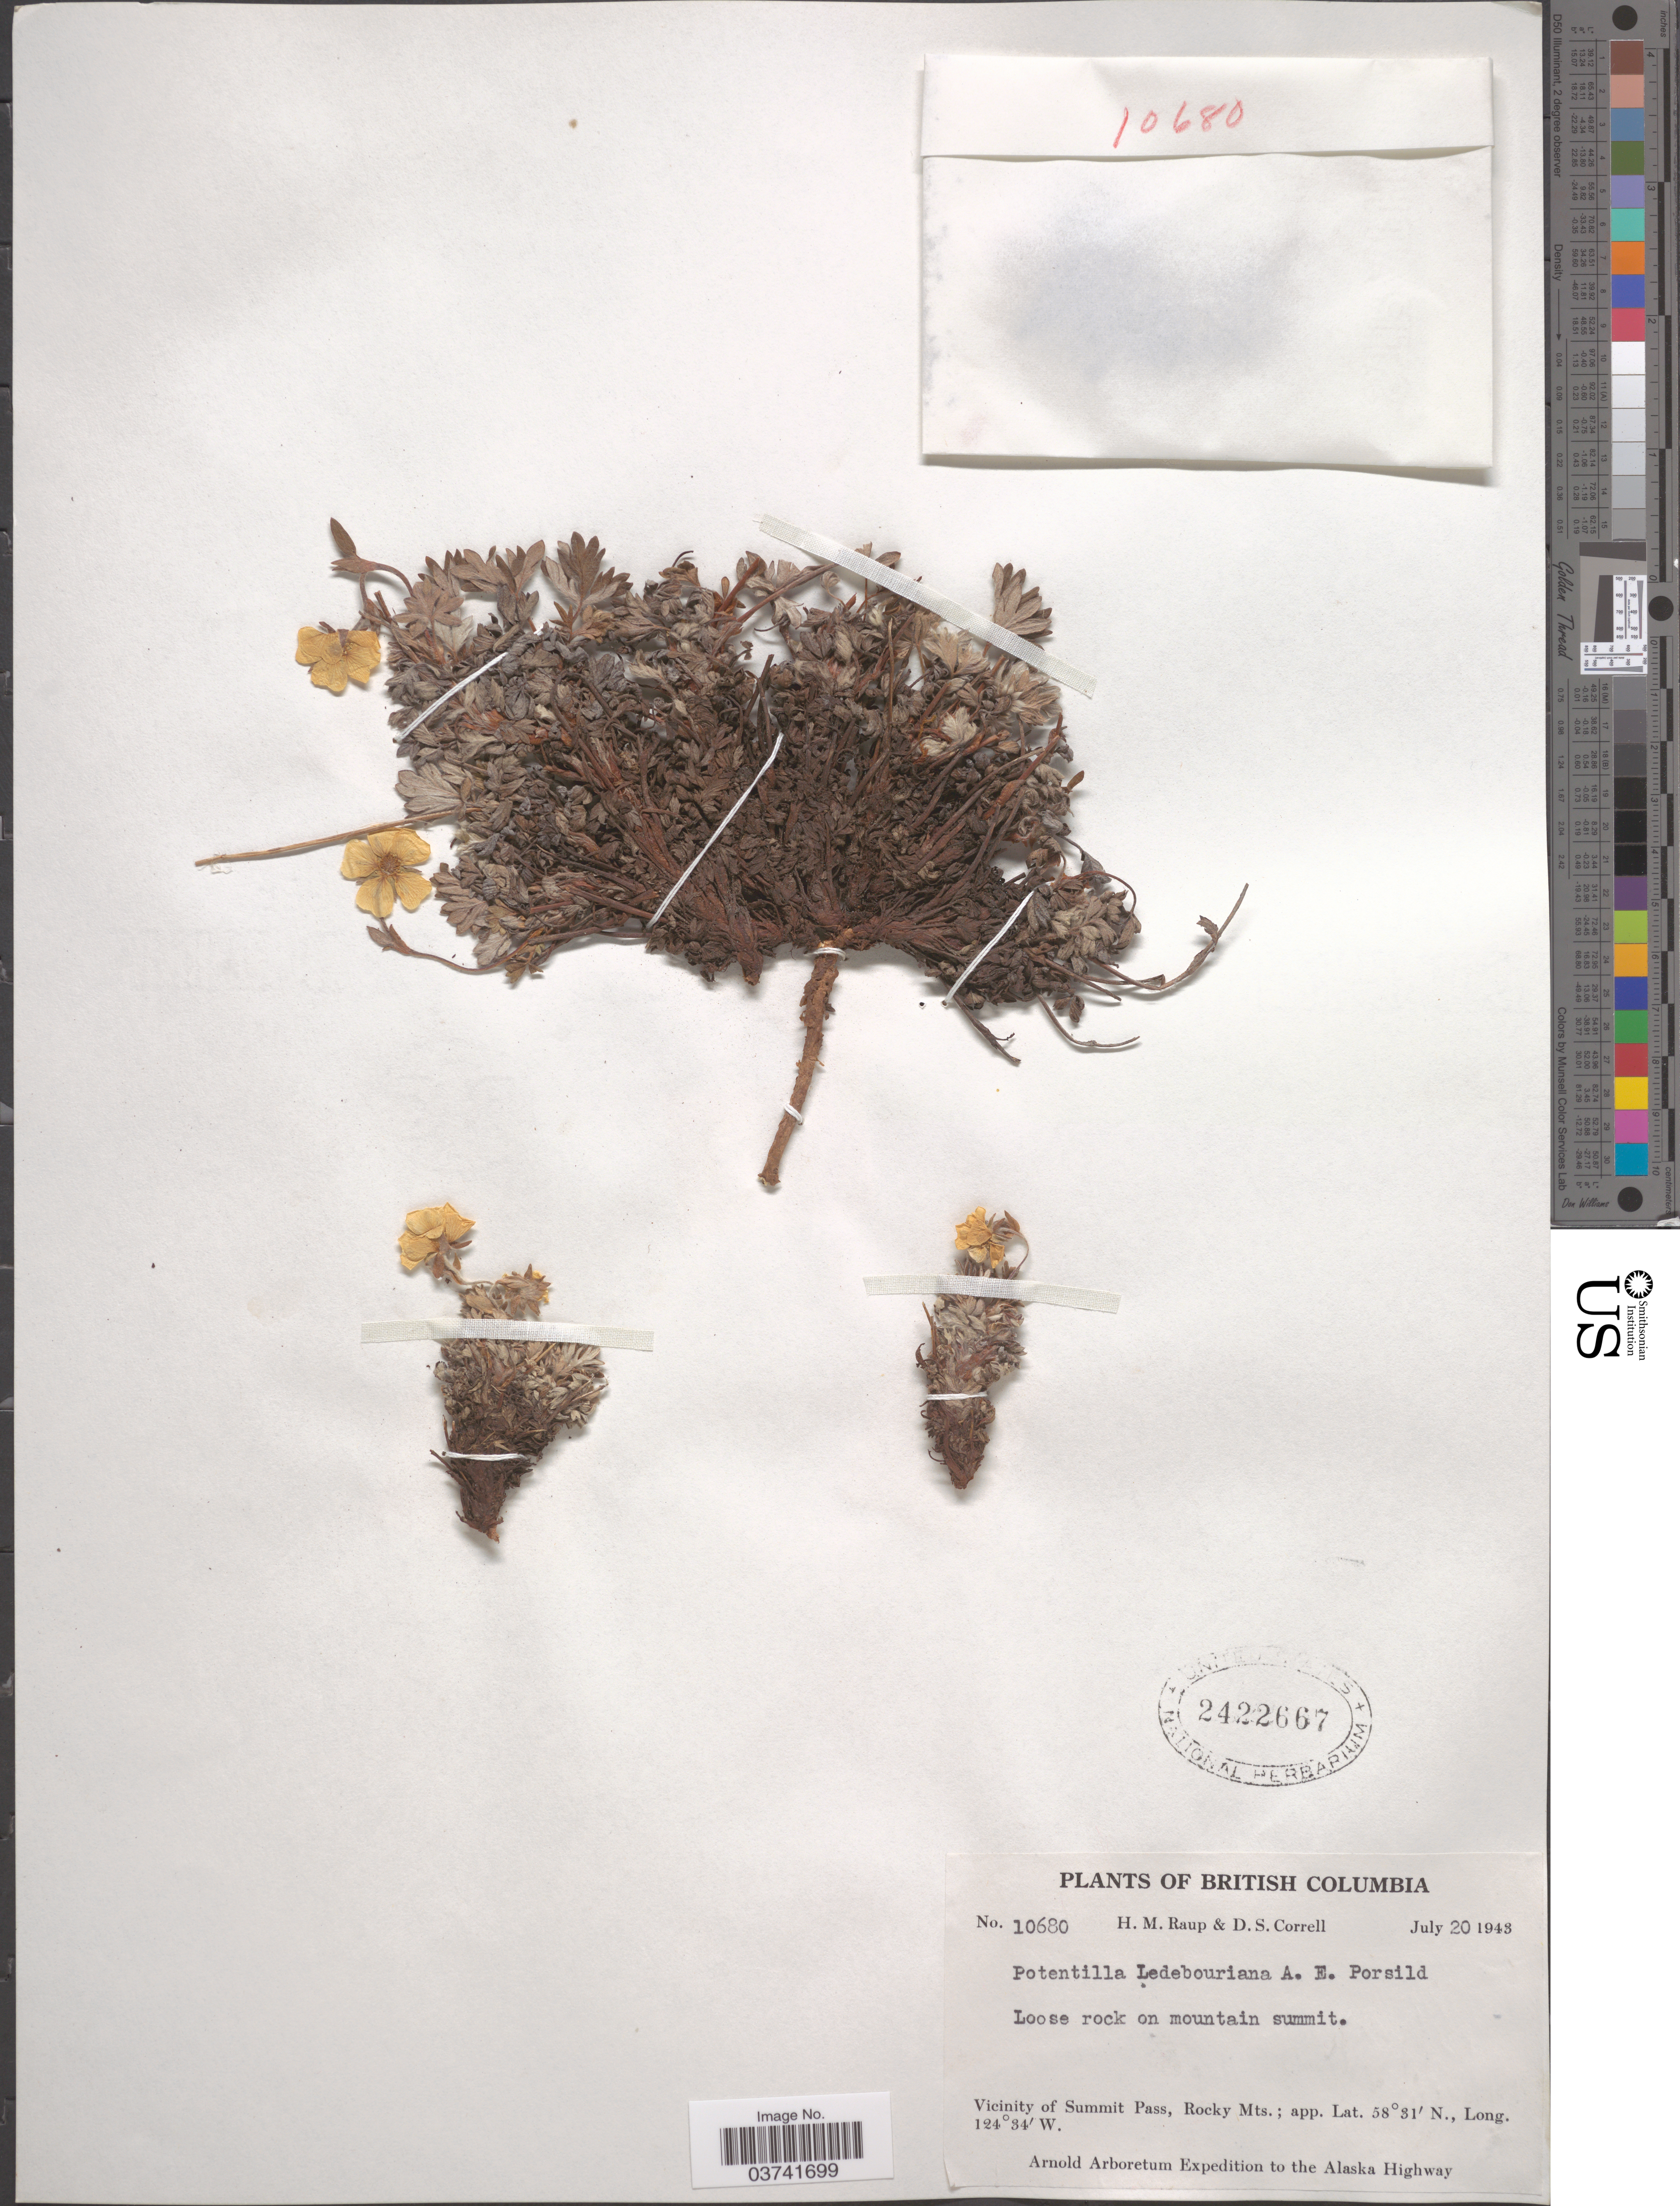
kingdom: Plantae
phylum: Tracheophyta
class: Magnoliopsida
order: Rosales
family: Rosaceae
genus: Potentilla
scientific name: Potentilla uniflora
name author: Ledeb.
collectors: H. Raup & D. S. Correll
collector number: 10680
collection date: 1943-07-20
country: Canada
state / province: British Columbia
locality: Vicinity of Summit Pass, Rocky Mts. The Alaska Highway.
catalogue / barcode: US 2422667